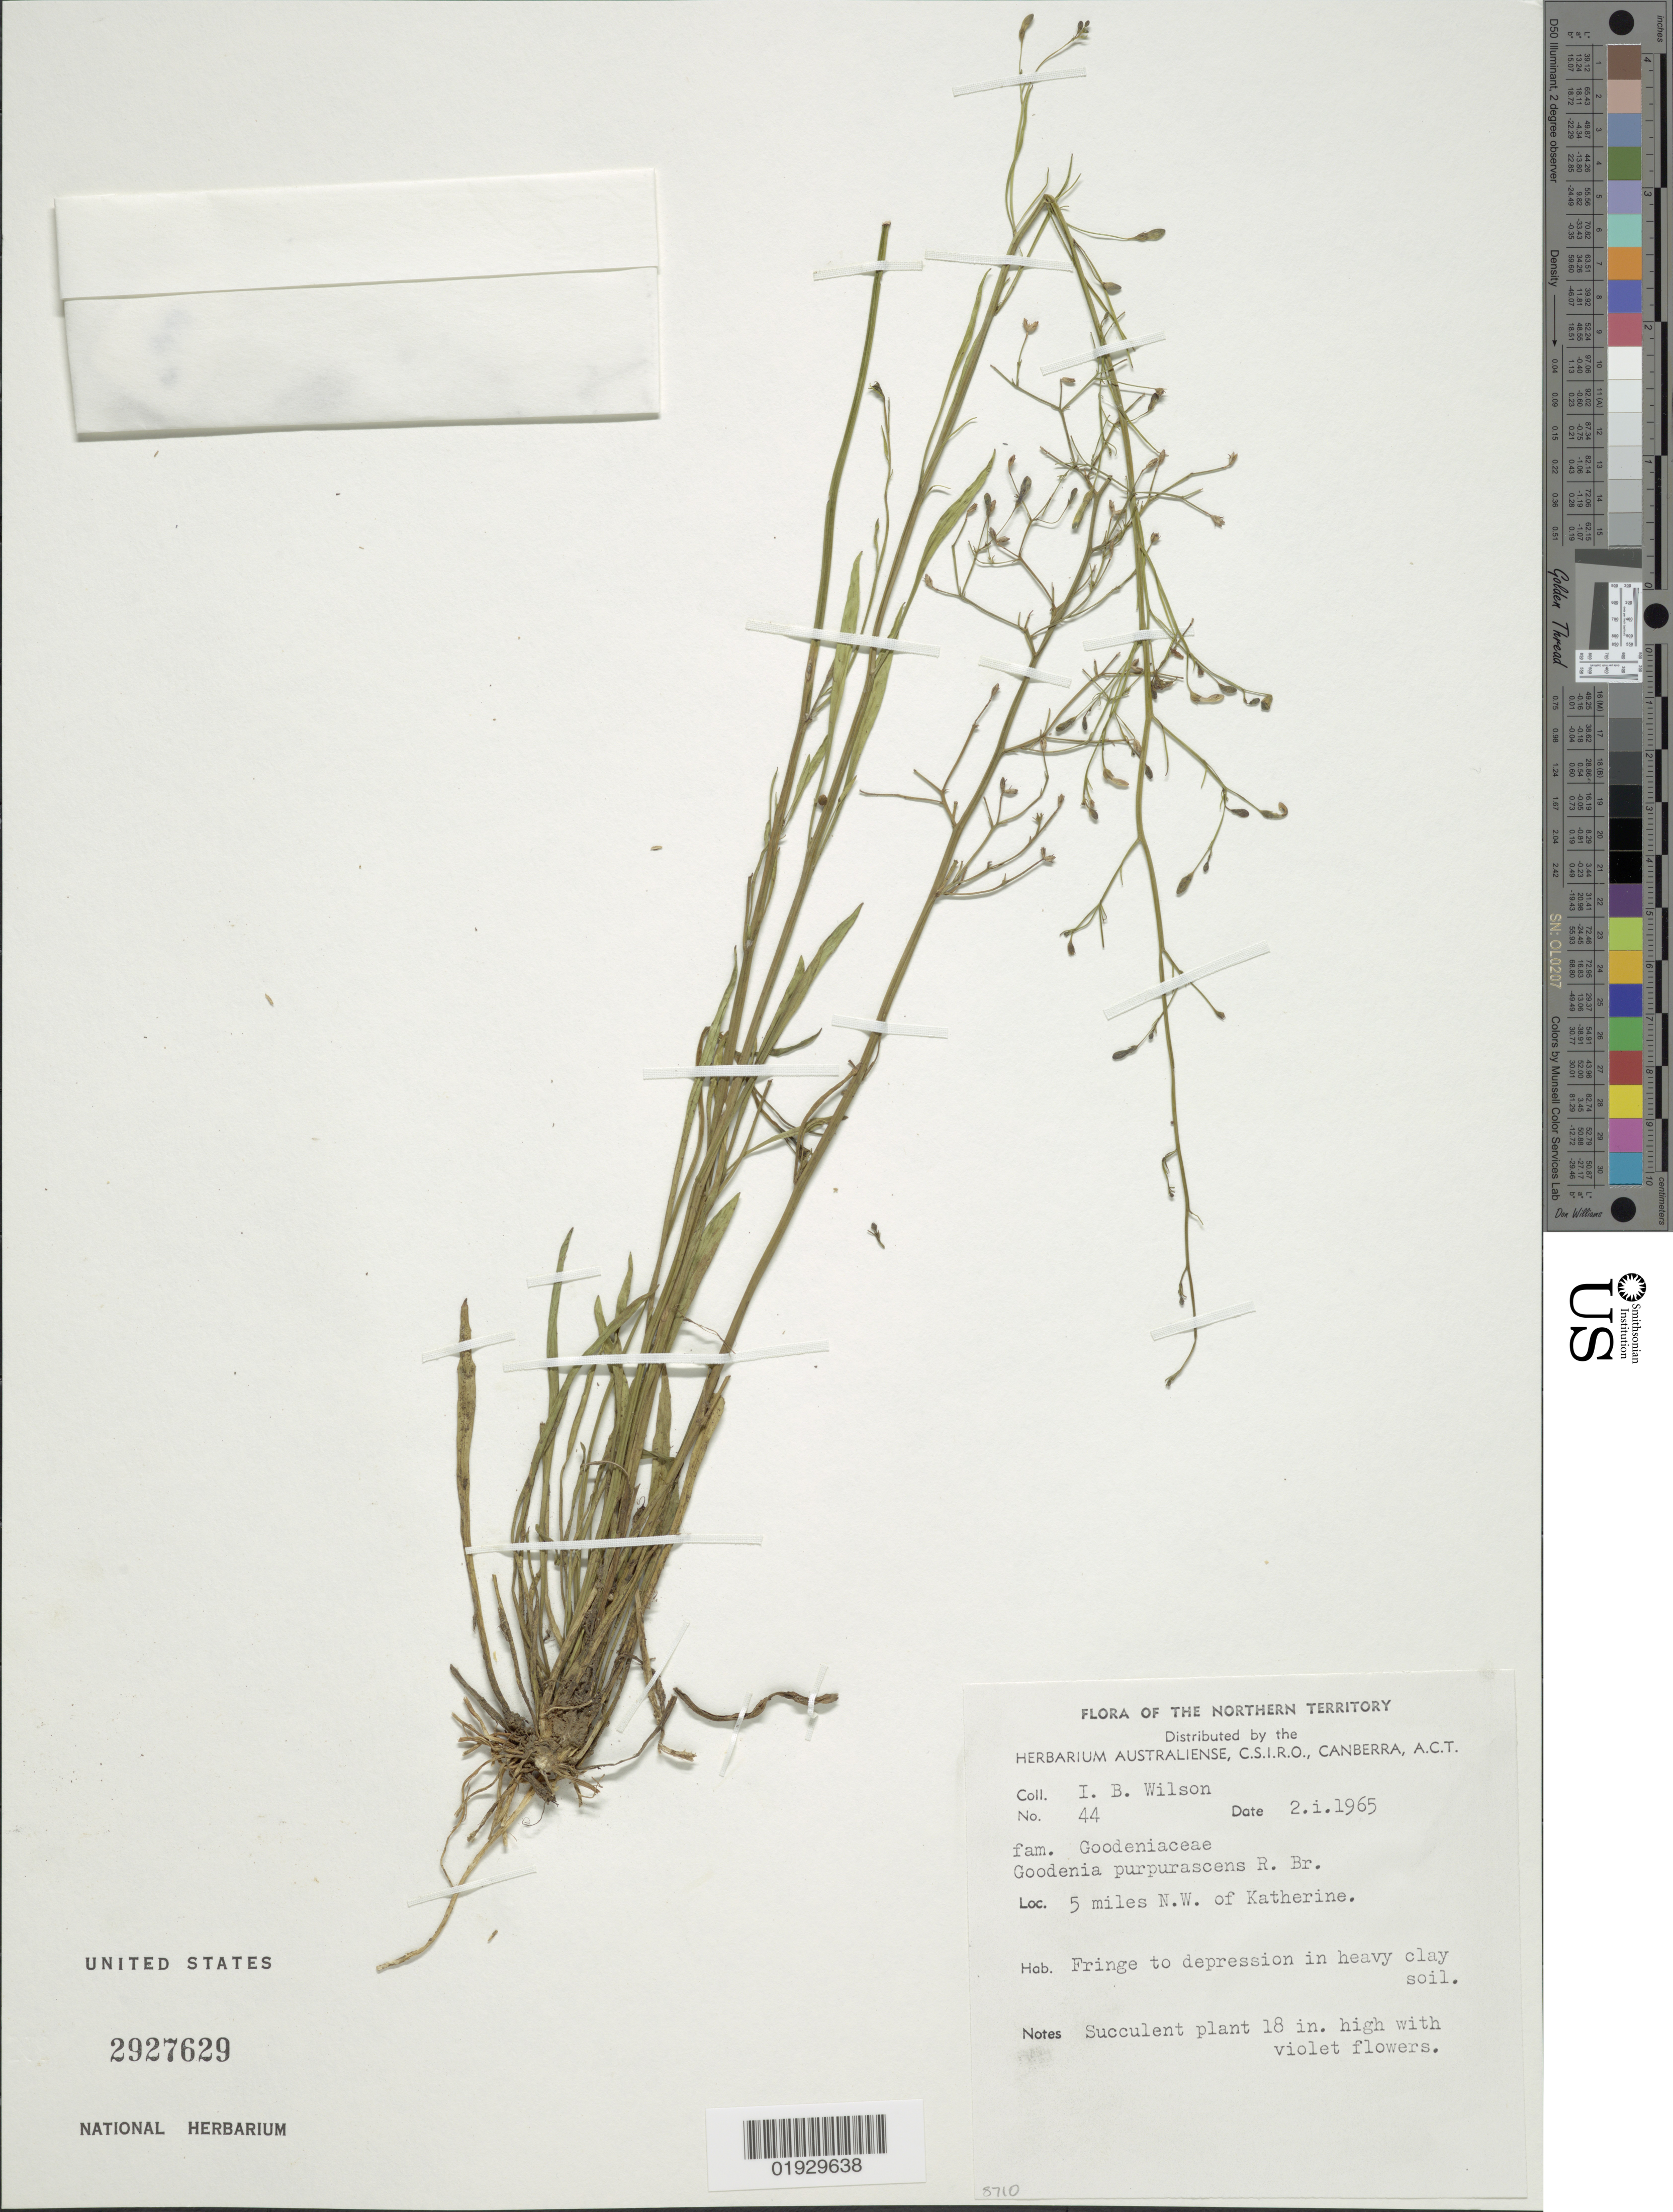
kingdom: Plantae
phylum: Tracheophyta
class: Magnoliopsida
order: Asterales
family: Goodeniaceae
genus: Goodenia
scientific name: Goodenia purpurascens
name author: R. Br.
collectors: I. B. Wilson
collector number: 44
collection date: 1965-01-02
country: Australia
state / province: Northern Territory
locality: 5 miles N.W. of Katherine.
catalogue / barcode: US 2927629